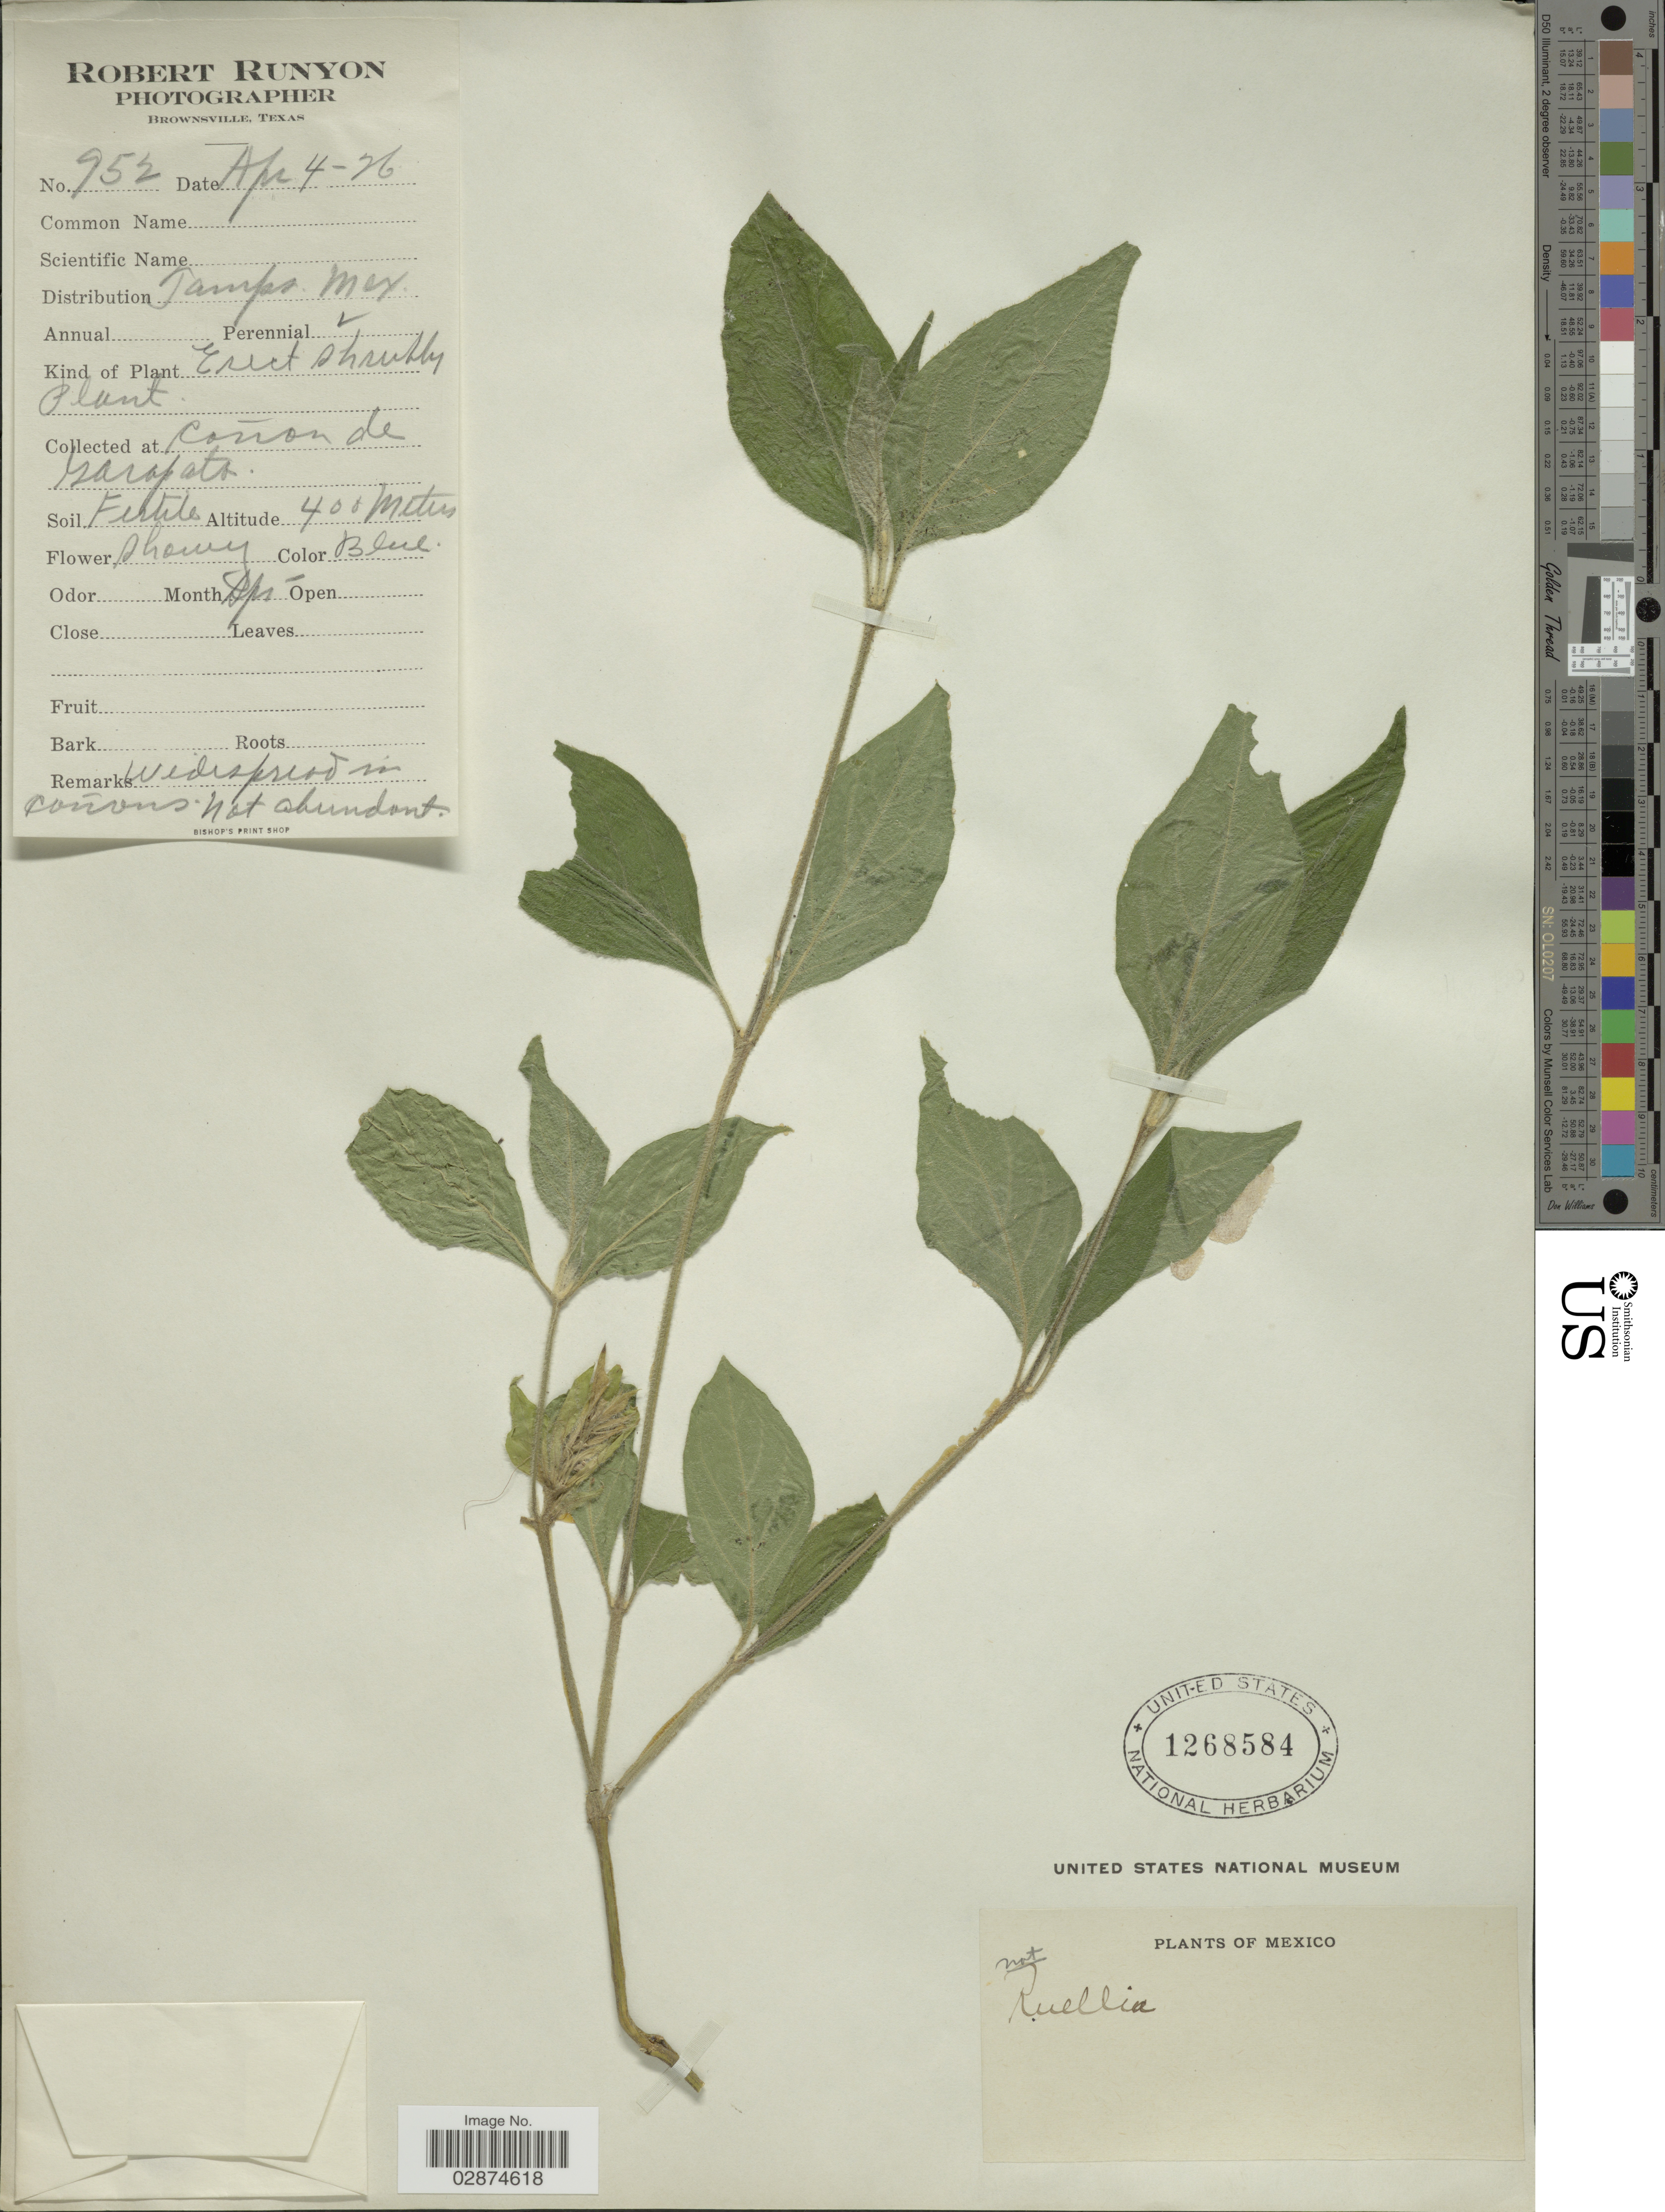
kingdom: Plantae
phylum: Tracheophyta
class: Magnoliopsida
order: Lamiales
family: Acanthaceae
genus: Yeatesia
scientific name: Yeatesia mabryi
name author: Hilsenb.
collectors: R. Runyon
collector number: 952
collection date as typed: Transcribed d/m/y: 4/4/26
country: Mexico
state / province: Tamaulipas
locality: Cañon de Garapata.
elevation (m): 400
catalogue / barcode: US 1268584